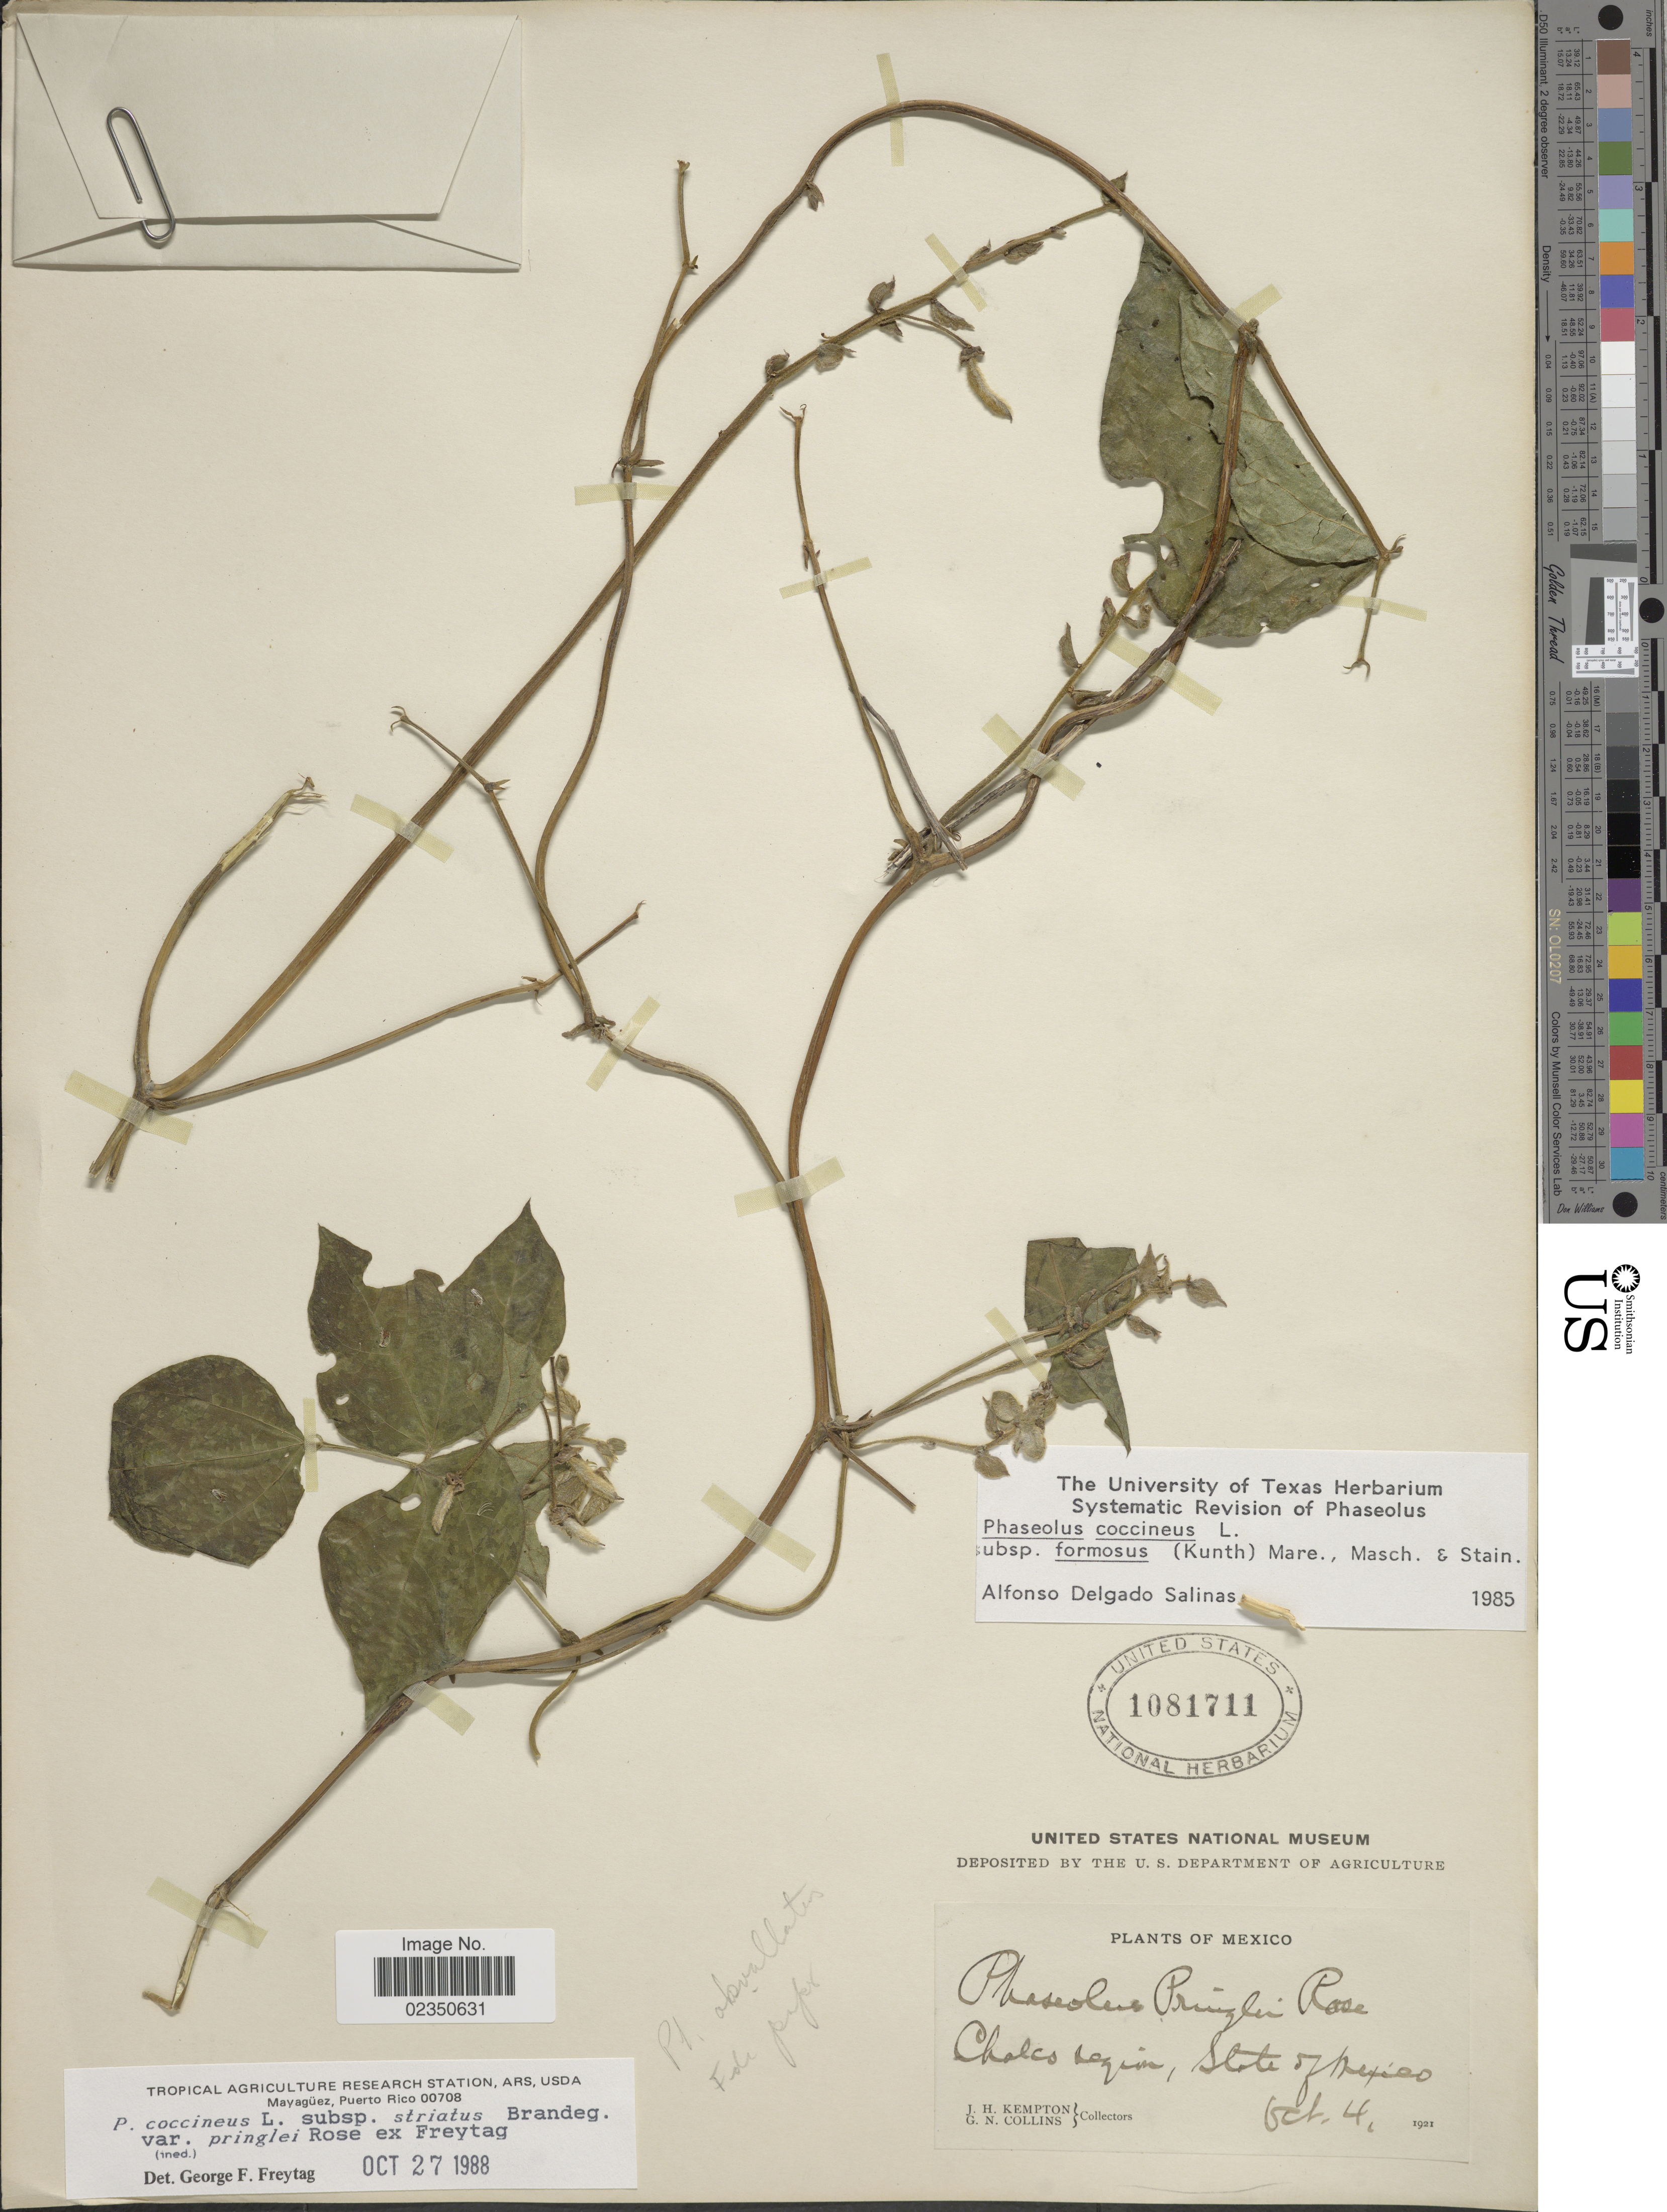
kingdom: Plantae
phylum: Tracheophyta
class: Magnoliopsida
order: Fabales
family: Fabaceae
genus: Phaseolus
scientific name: Phaseolus coccineus var. pringlei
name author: Rose ex Freytag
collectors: J. H. Kempton & G. Collins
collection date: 1921-10-04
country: Mexico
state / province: México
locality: Chalco region.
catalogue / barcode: US 1081711